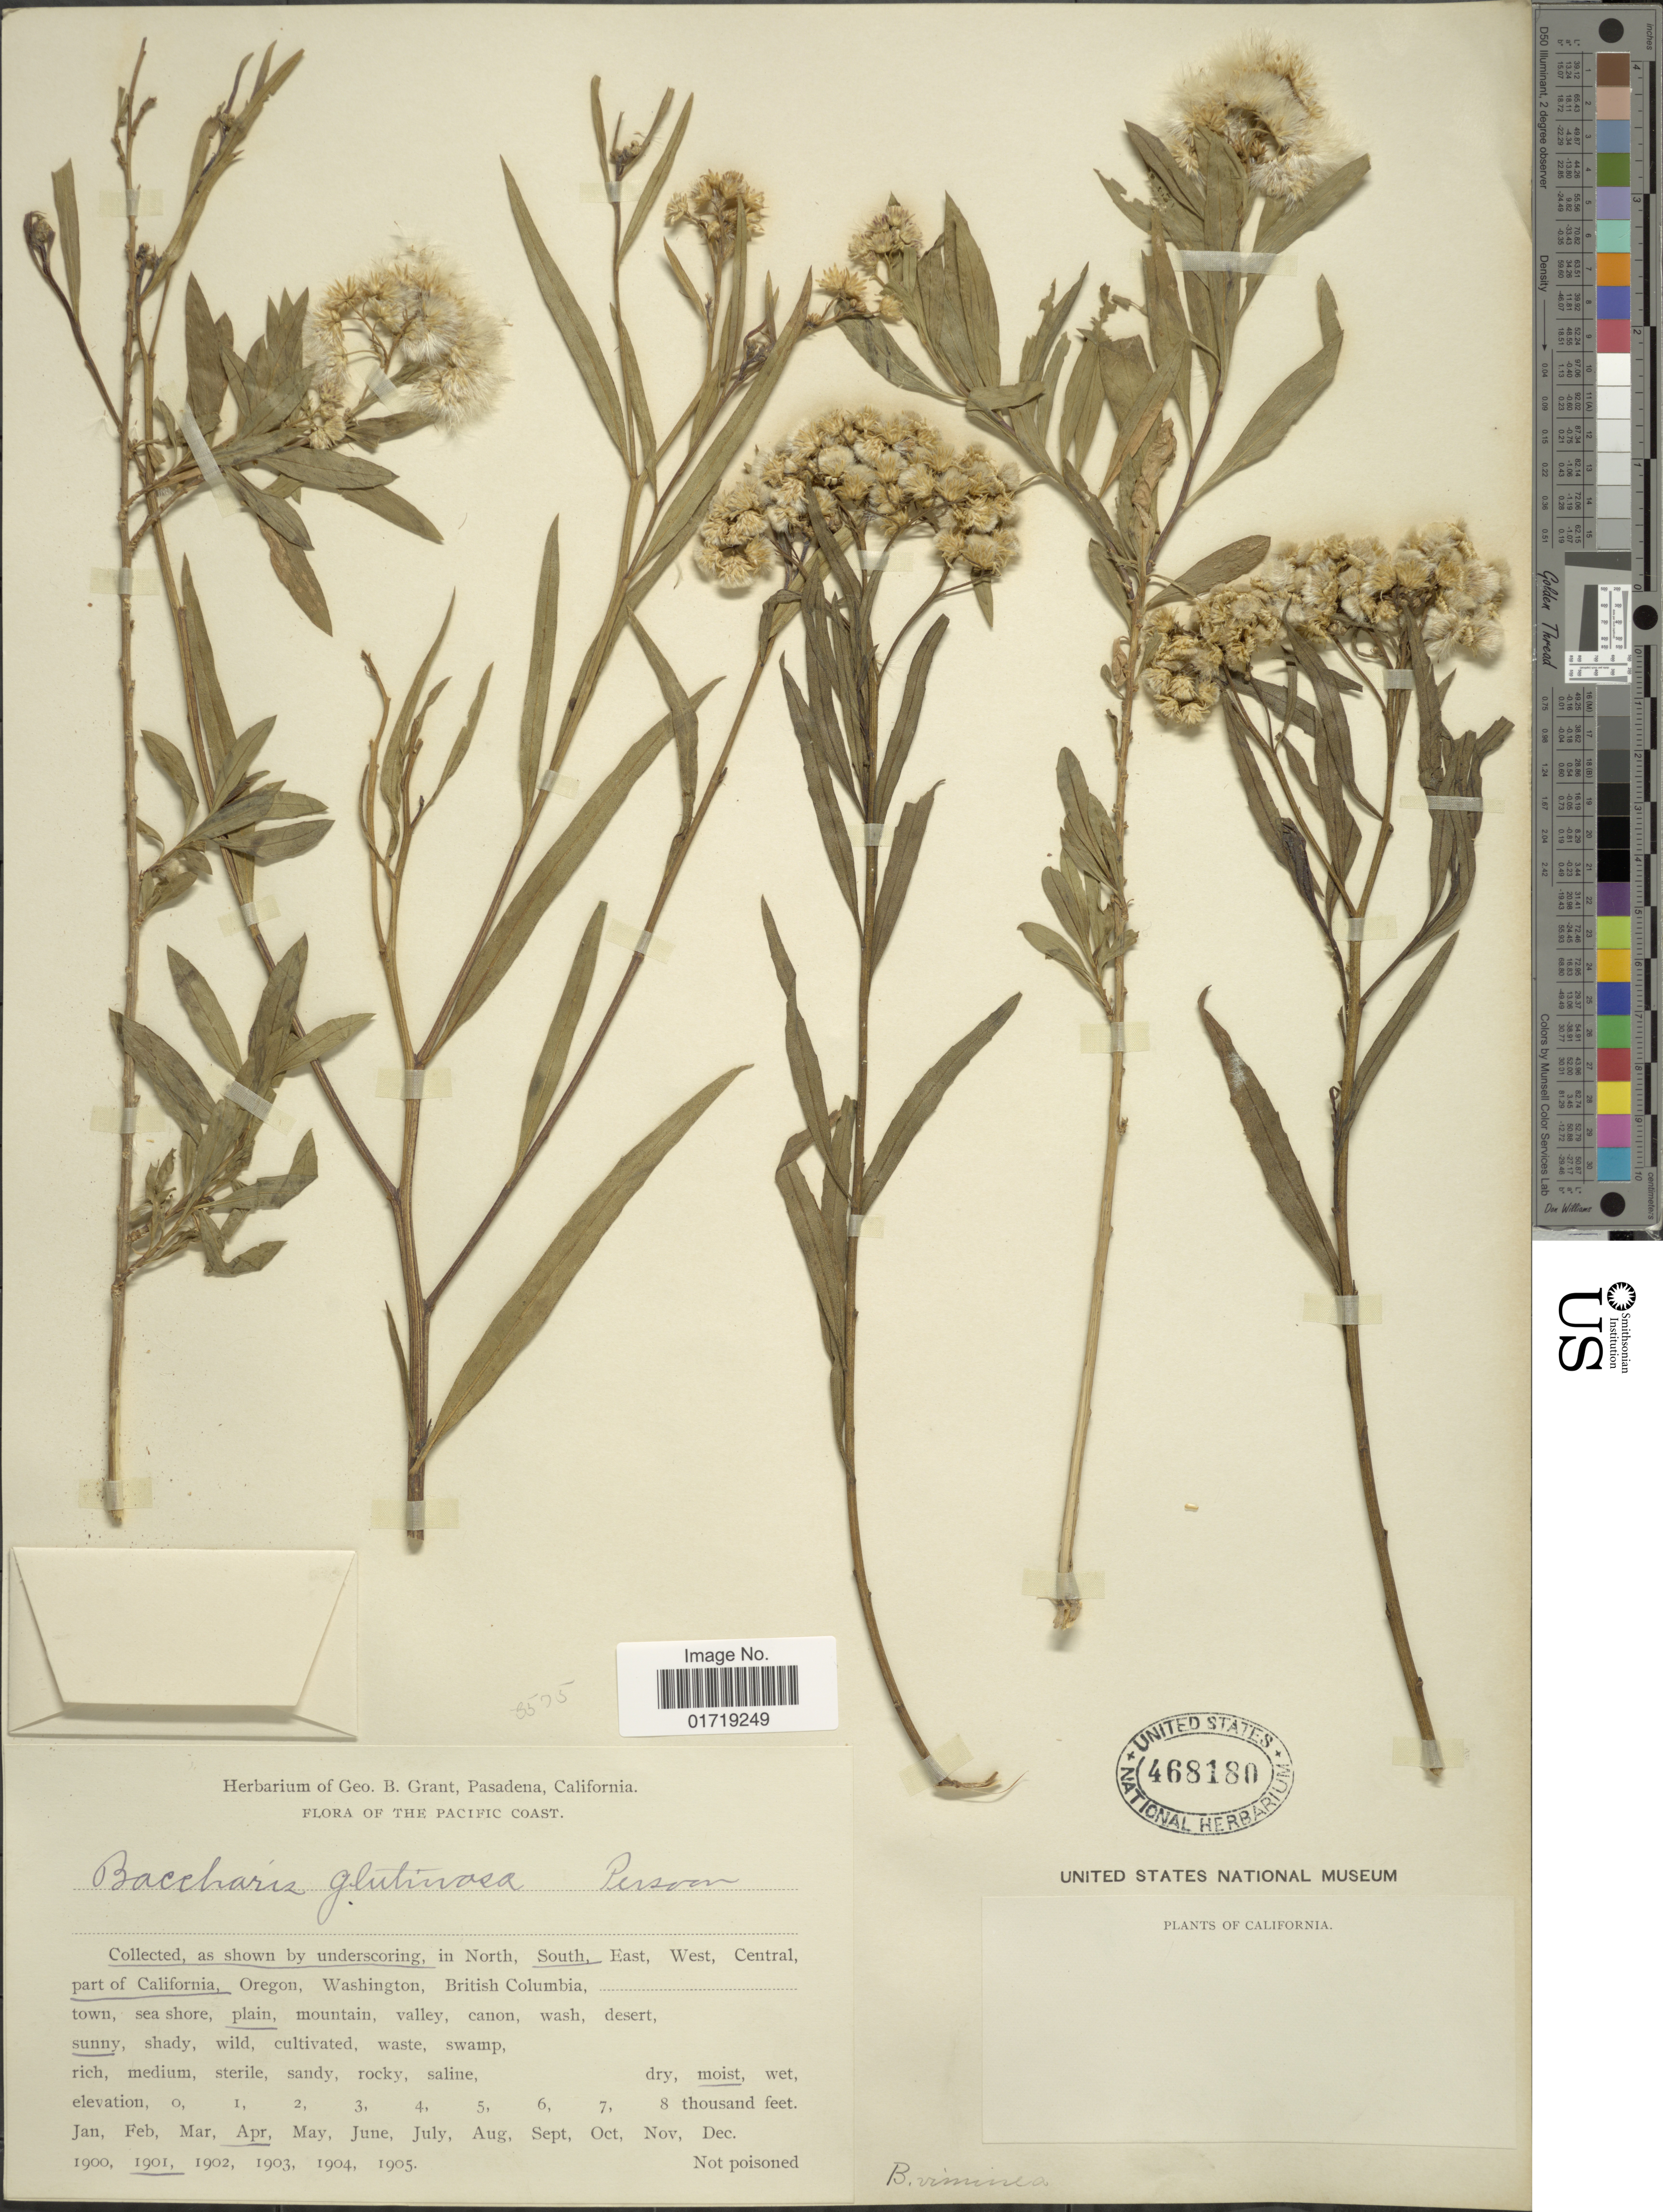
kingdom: Plantae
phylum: Tracheophyta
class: Magnoliopsida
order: Asterales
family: Asteraceae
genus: Baccharis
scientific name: Baccharis viminea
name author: DC.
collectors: ex herb. G. B. Grant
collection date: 1901-04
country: United States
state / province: California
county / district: Los Angeles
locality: Pasadena, The Pacific Coast, in South part of California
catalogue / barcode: US 468180